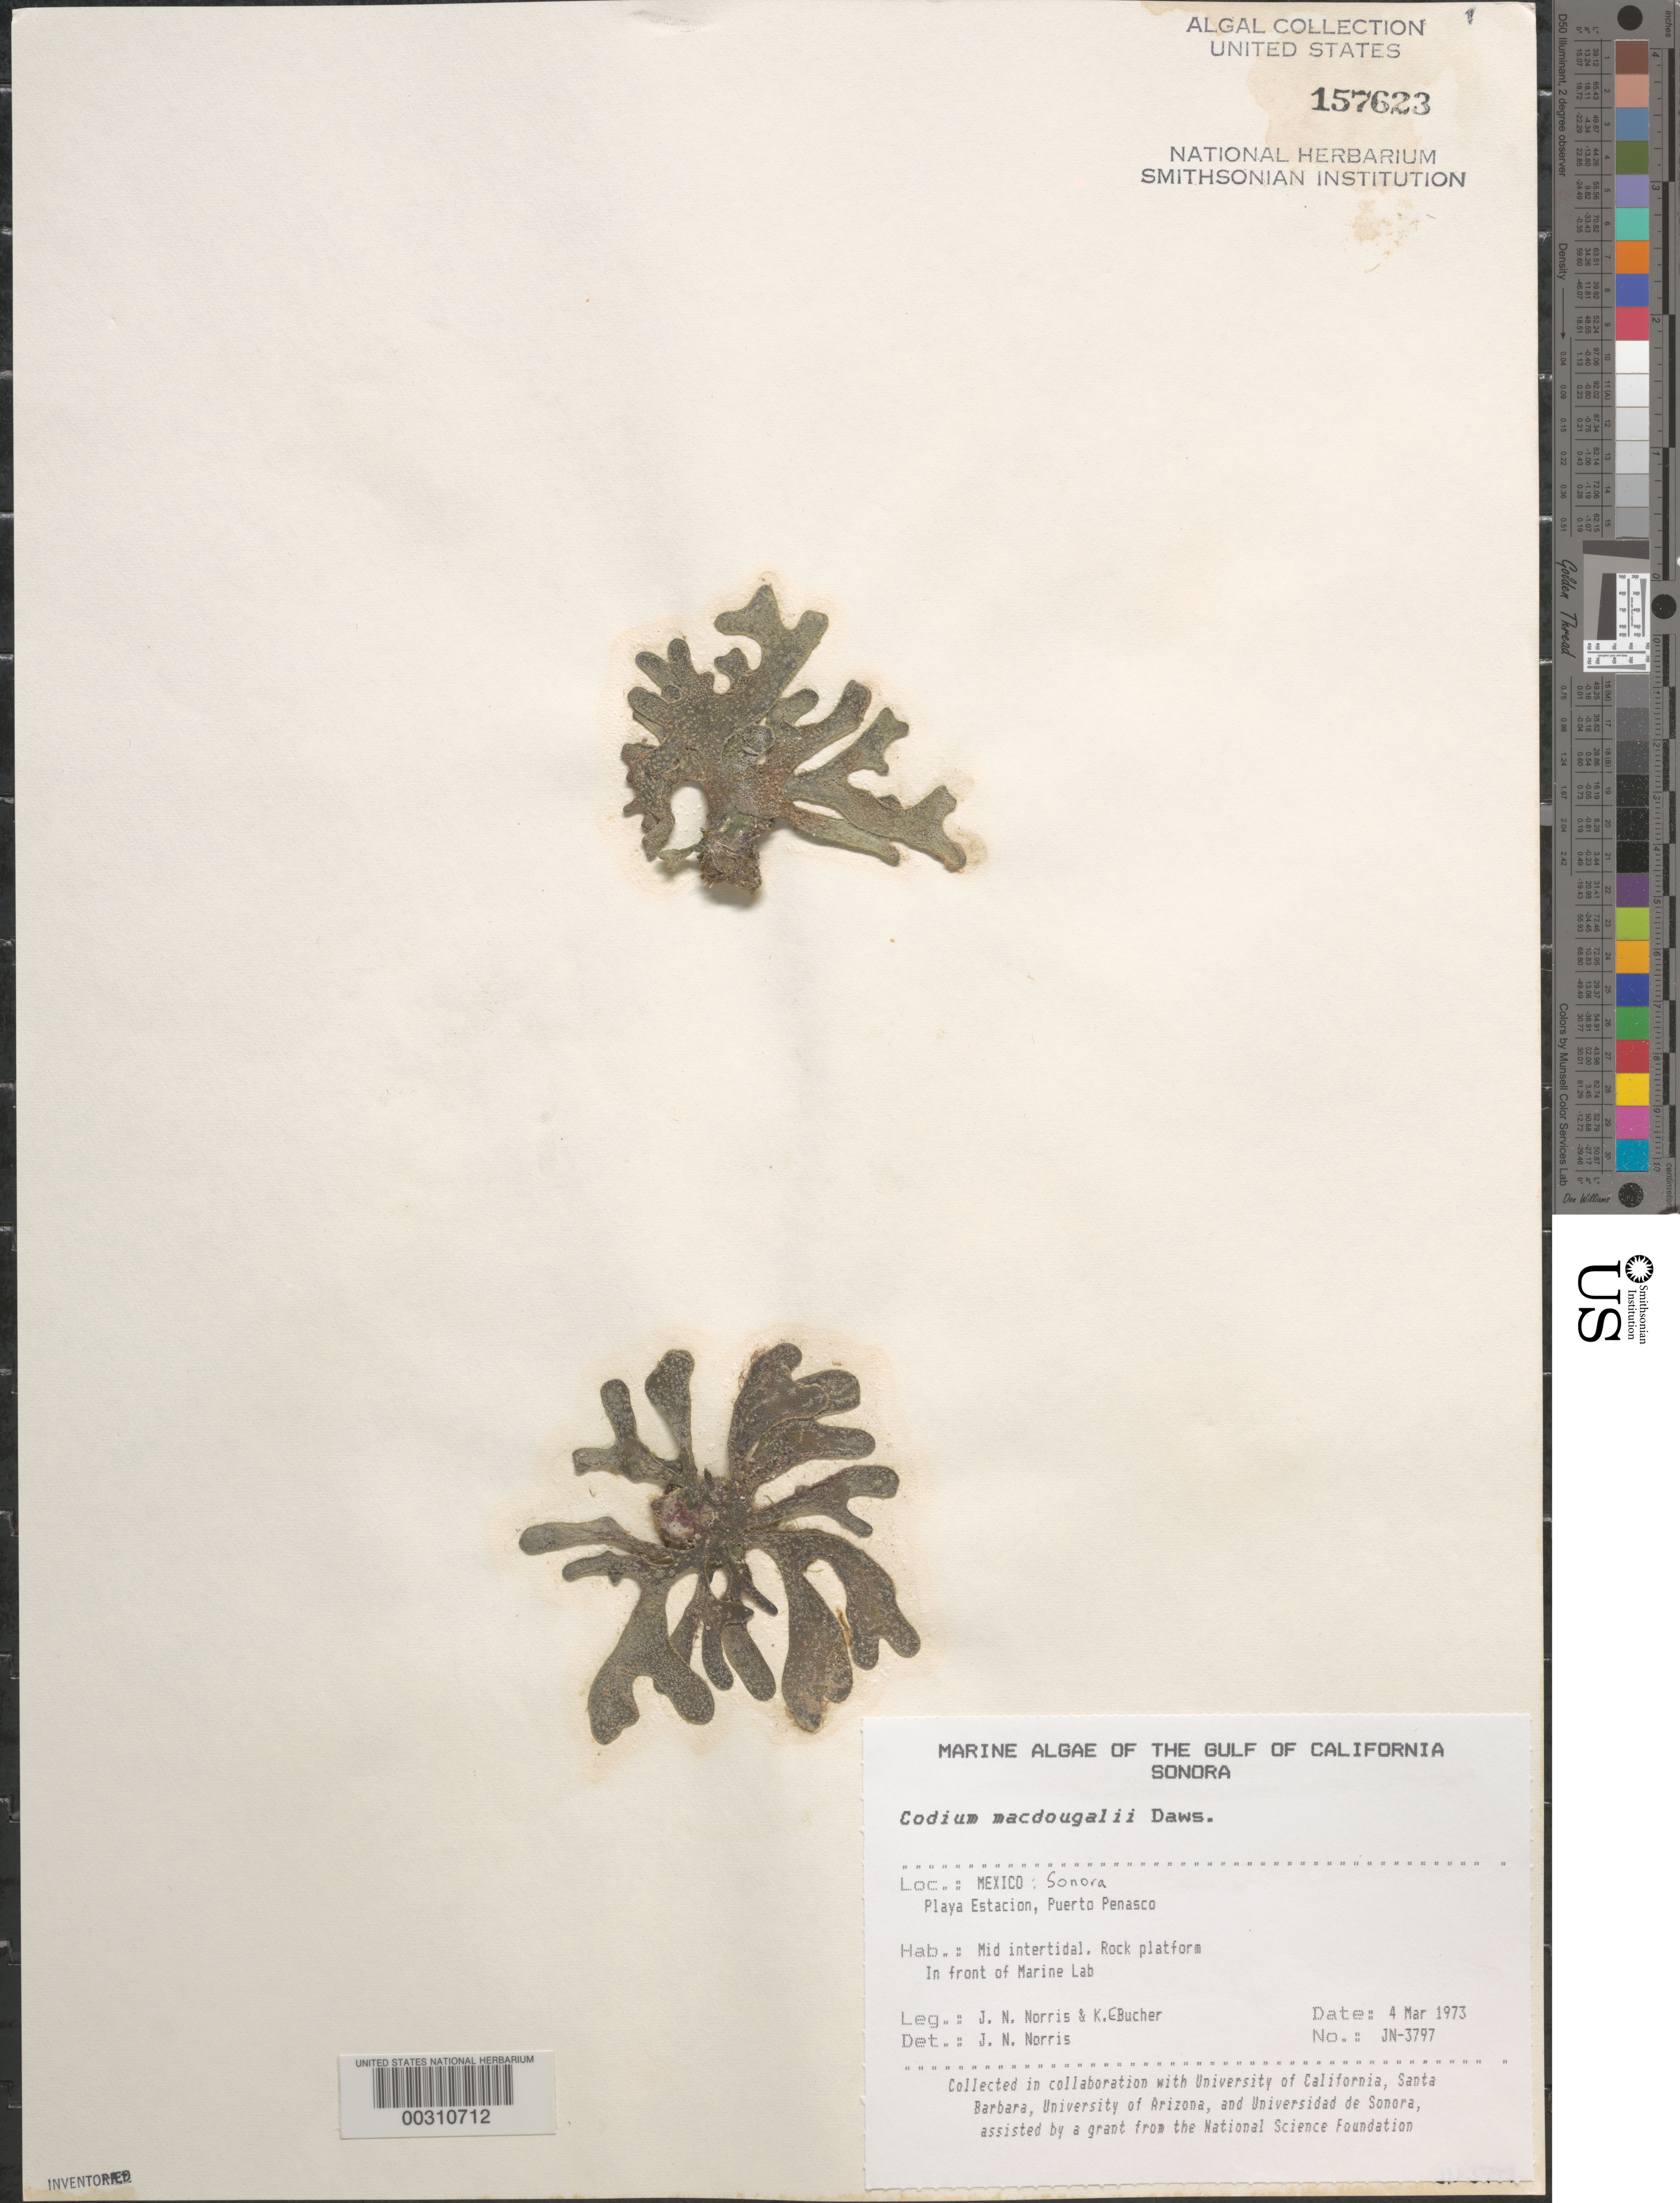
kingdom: Plantae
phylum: Chlorophyta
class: Ulvophyceae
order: Bryopsidales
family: Codiaceae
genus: Codium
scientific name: Codium brandegeei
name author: Setch. & N.L. Gardner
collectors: J. N. Norris & K. E. Bucher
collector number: JN-3797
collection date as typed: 04 Mar 1973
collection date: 1973-03-04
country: Mexico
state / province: Sonora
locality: Playa Estacion, Puerto Penasco, marine laboratory shore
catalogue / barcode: US 157623